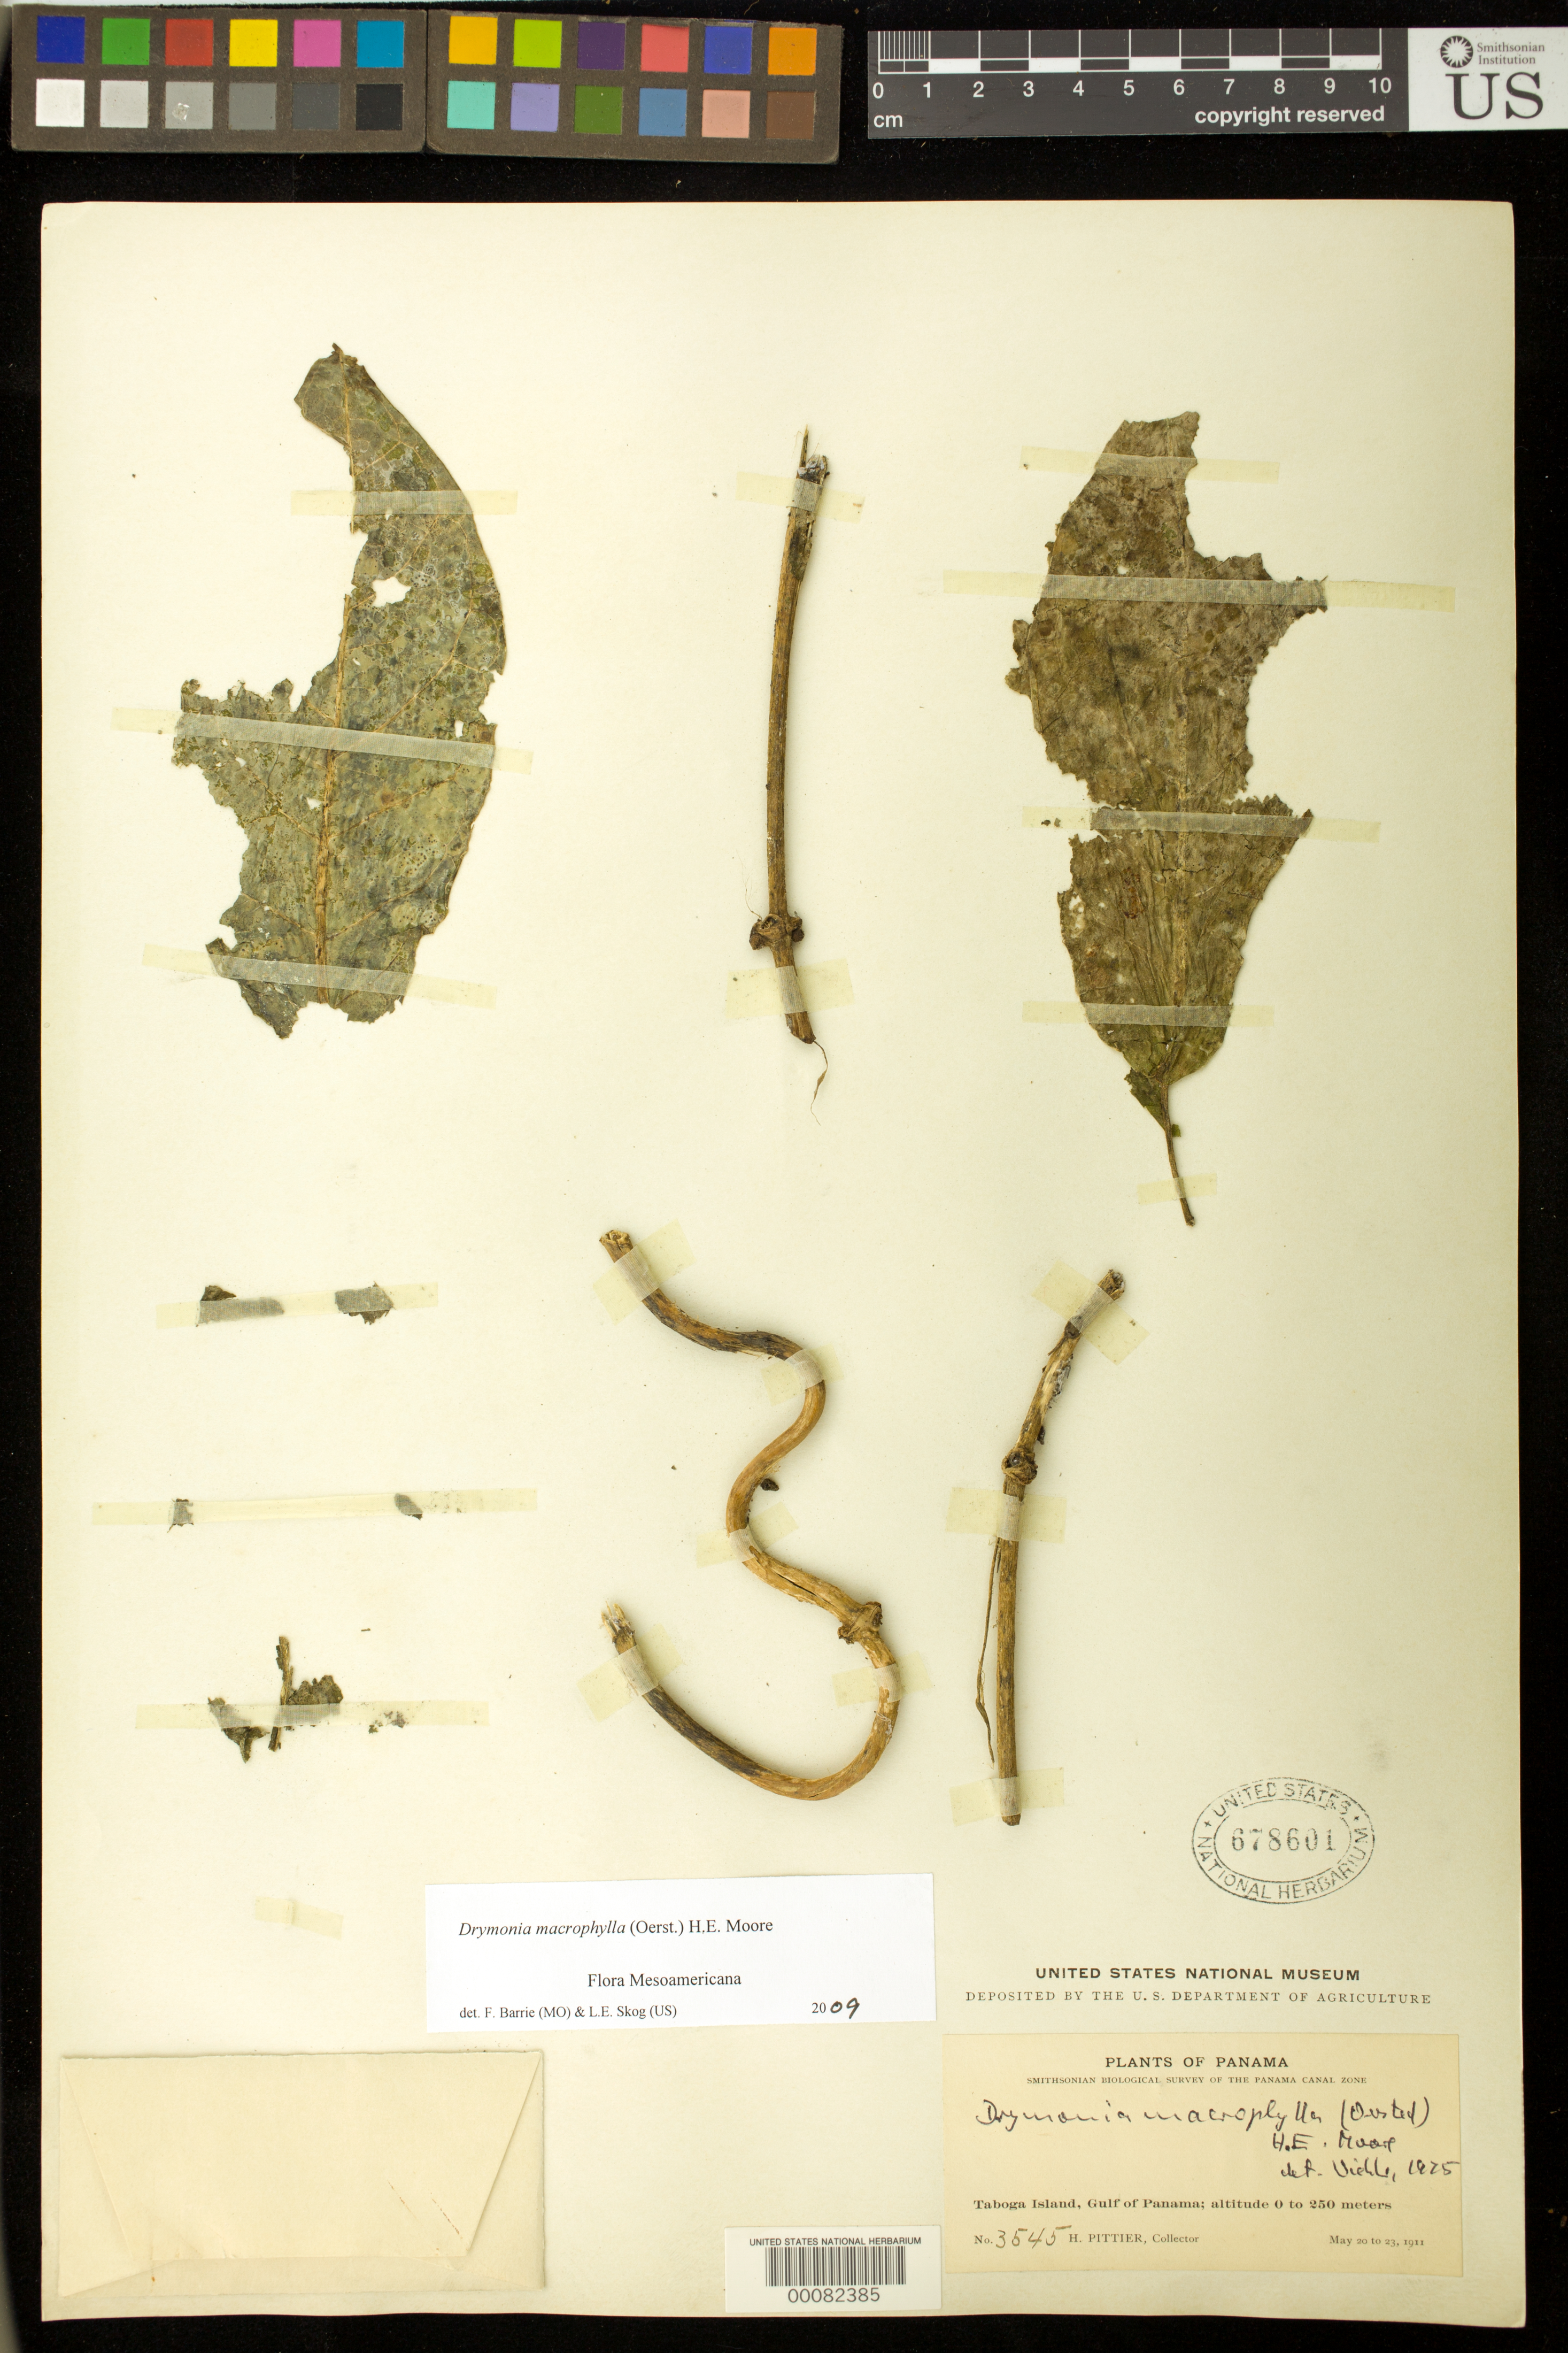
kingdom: Plantae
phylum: Tracheophyta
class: Magnoliopsida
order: Lamiales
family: Gesneriaceae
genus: Drymonia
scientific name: Drymonia macrophylla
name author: (Oerst.) H.E. Moore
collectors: H. F. Pittier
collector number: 3545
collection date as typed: May 1911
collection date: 1911-05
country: Panama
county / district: Canal Zone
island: Taboga Island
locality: Taboga Island, Gulf of Panama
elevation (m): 0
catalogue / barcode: US 678601